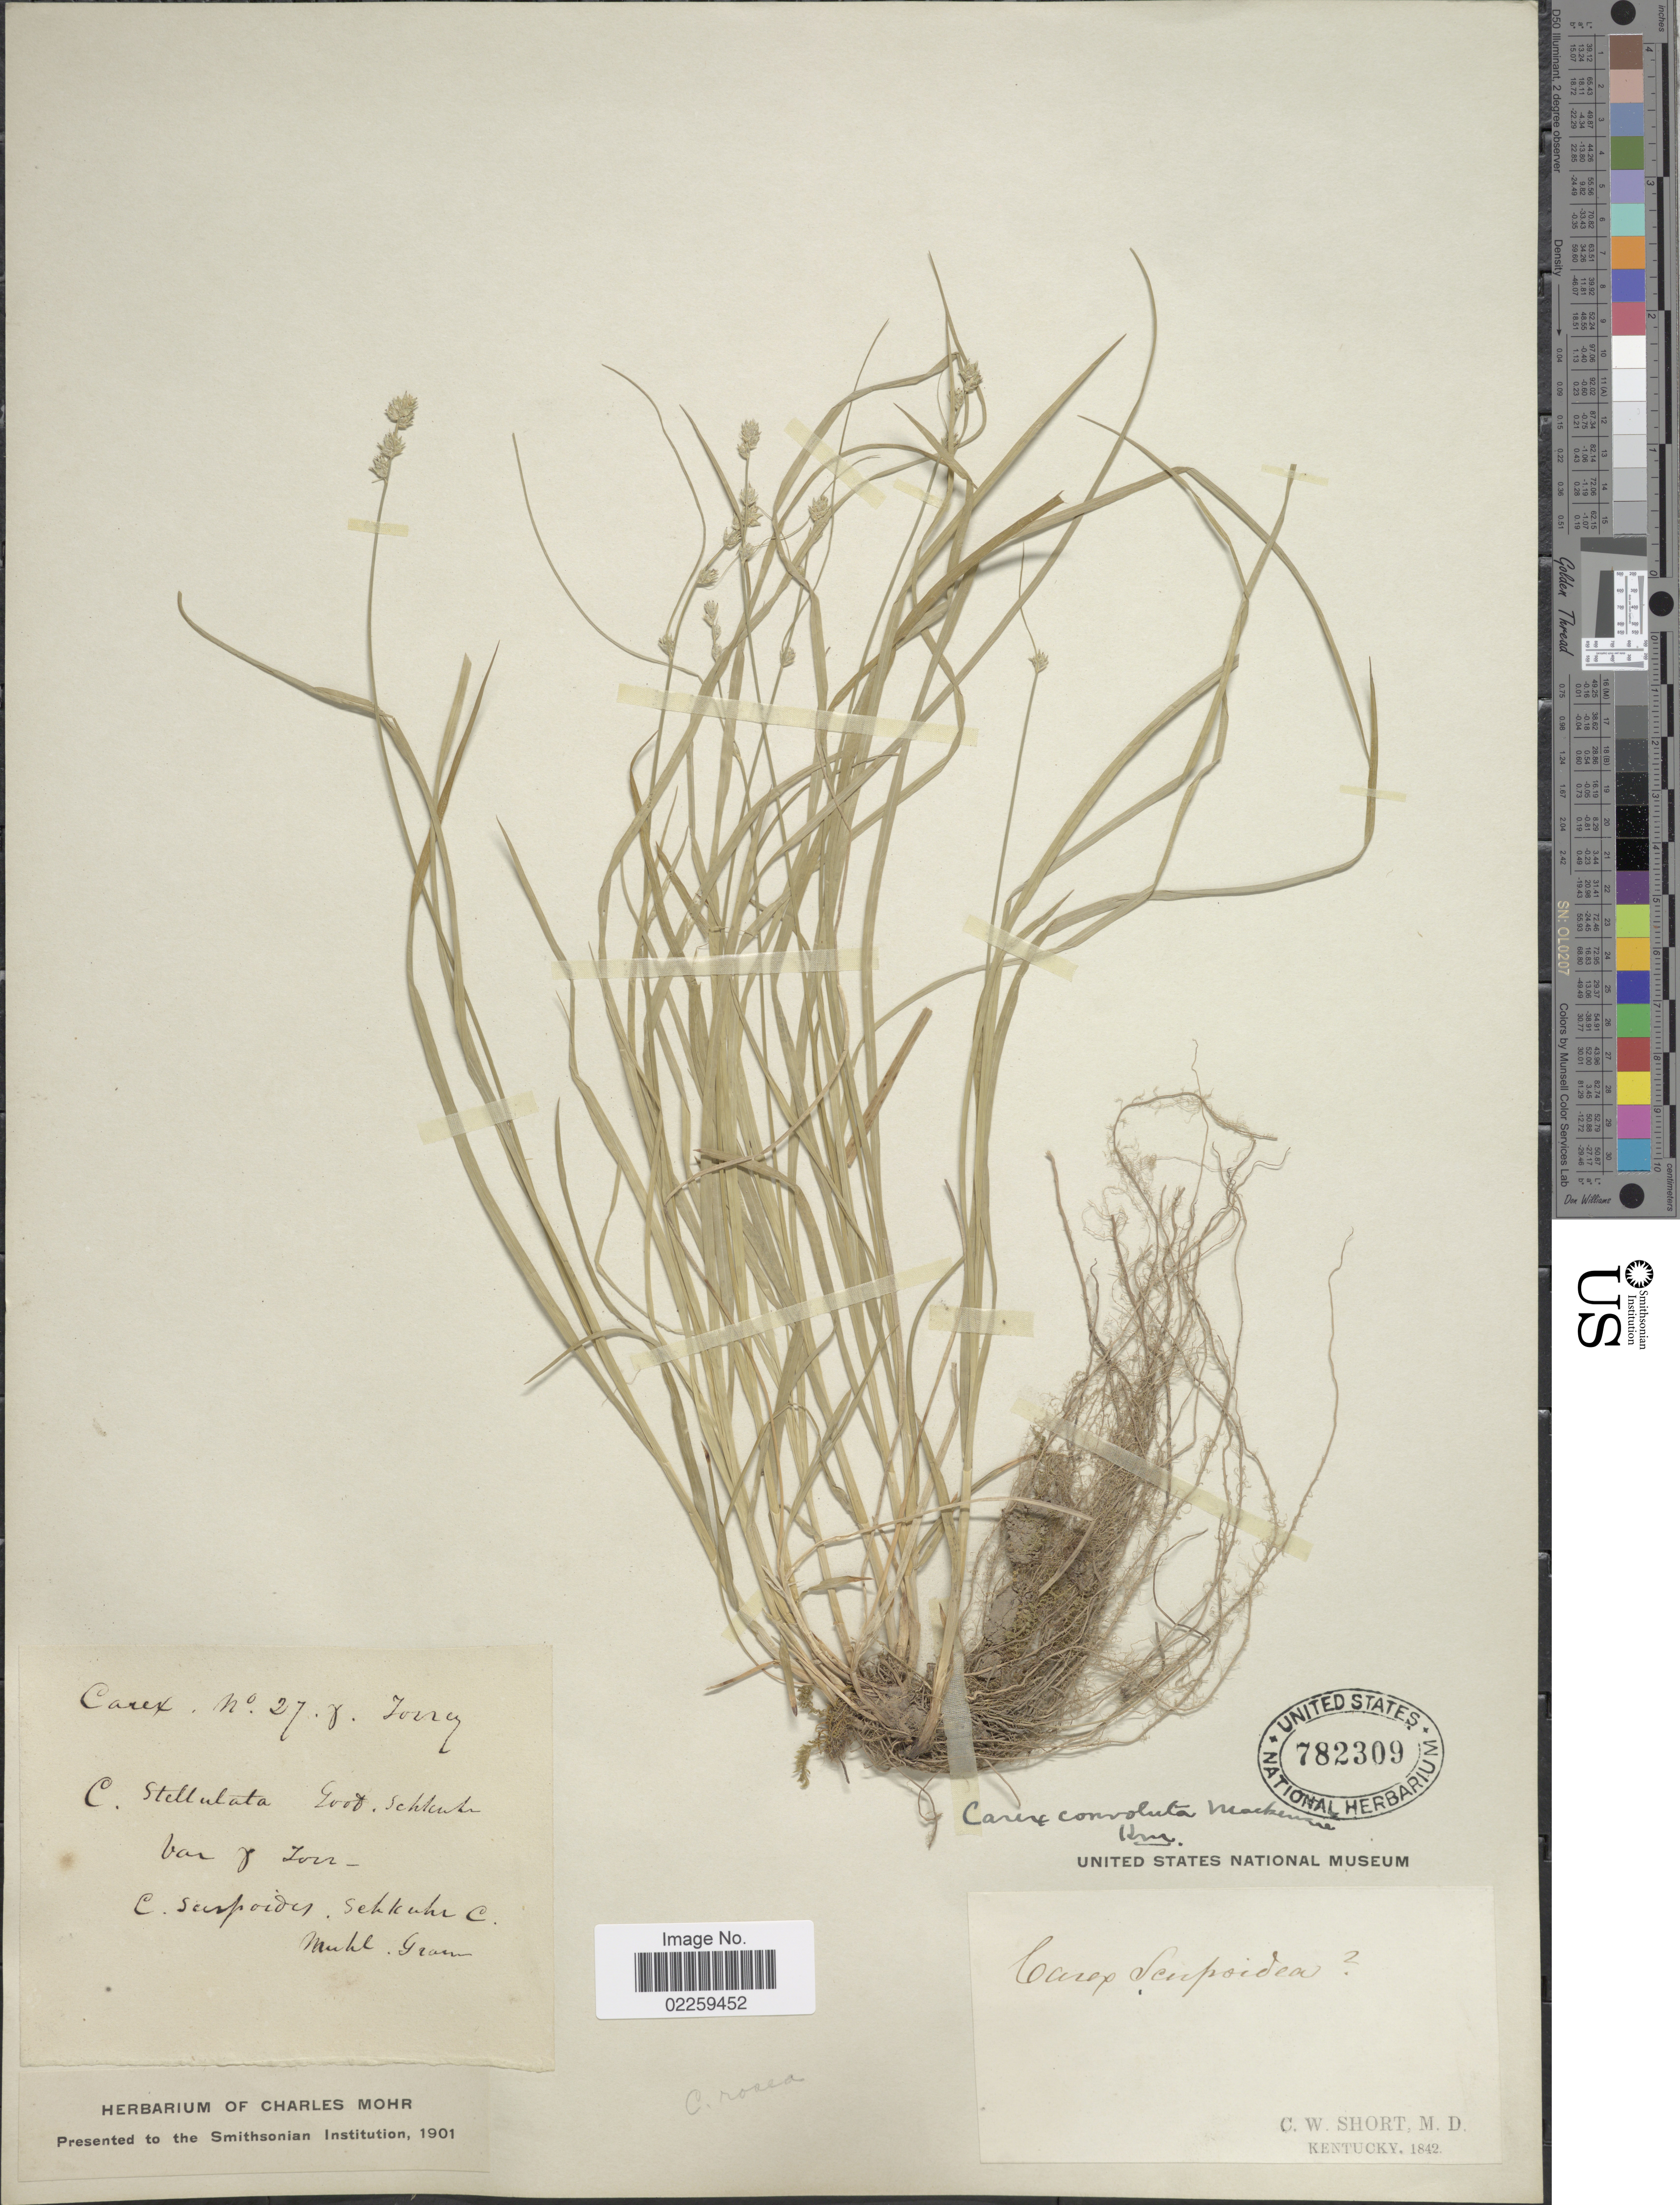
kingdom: Plantae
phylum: Tracheophyta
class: Liliopsida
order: Poales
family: Cyperaceae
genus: Carex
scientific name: Carex rosea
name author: Willd.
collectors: C. W. Short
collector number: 27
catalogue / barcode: US 782309